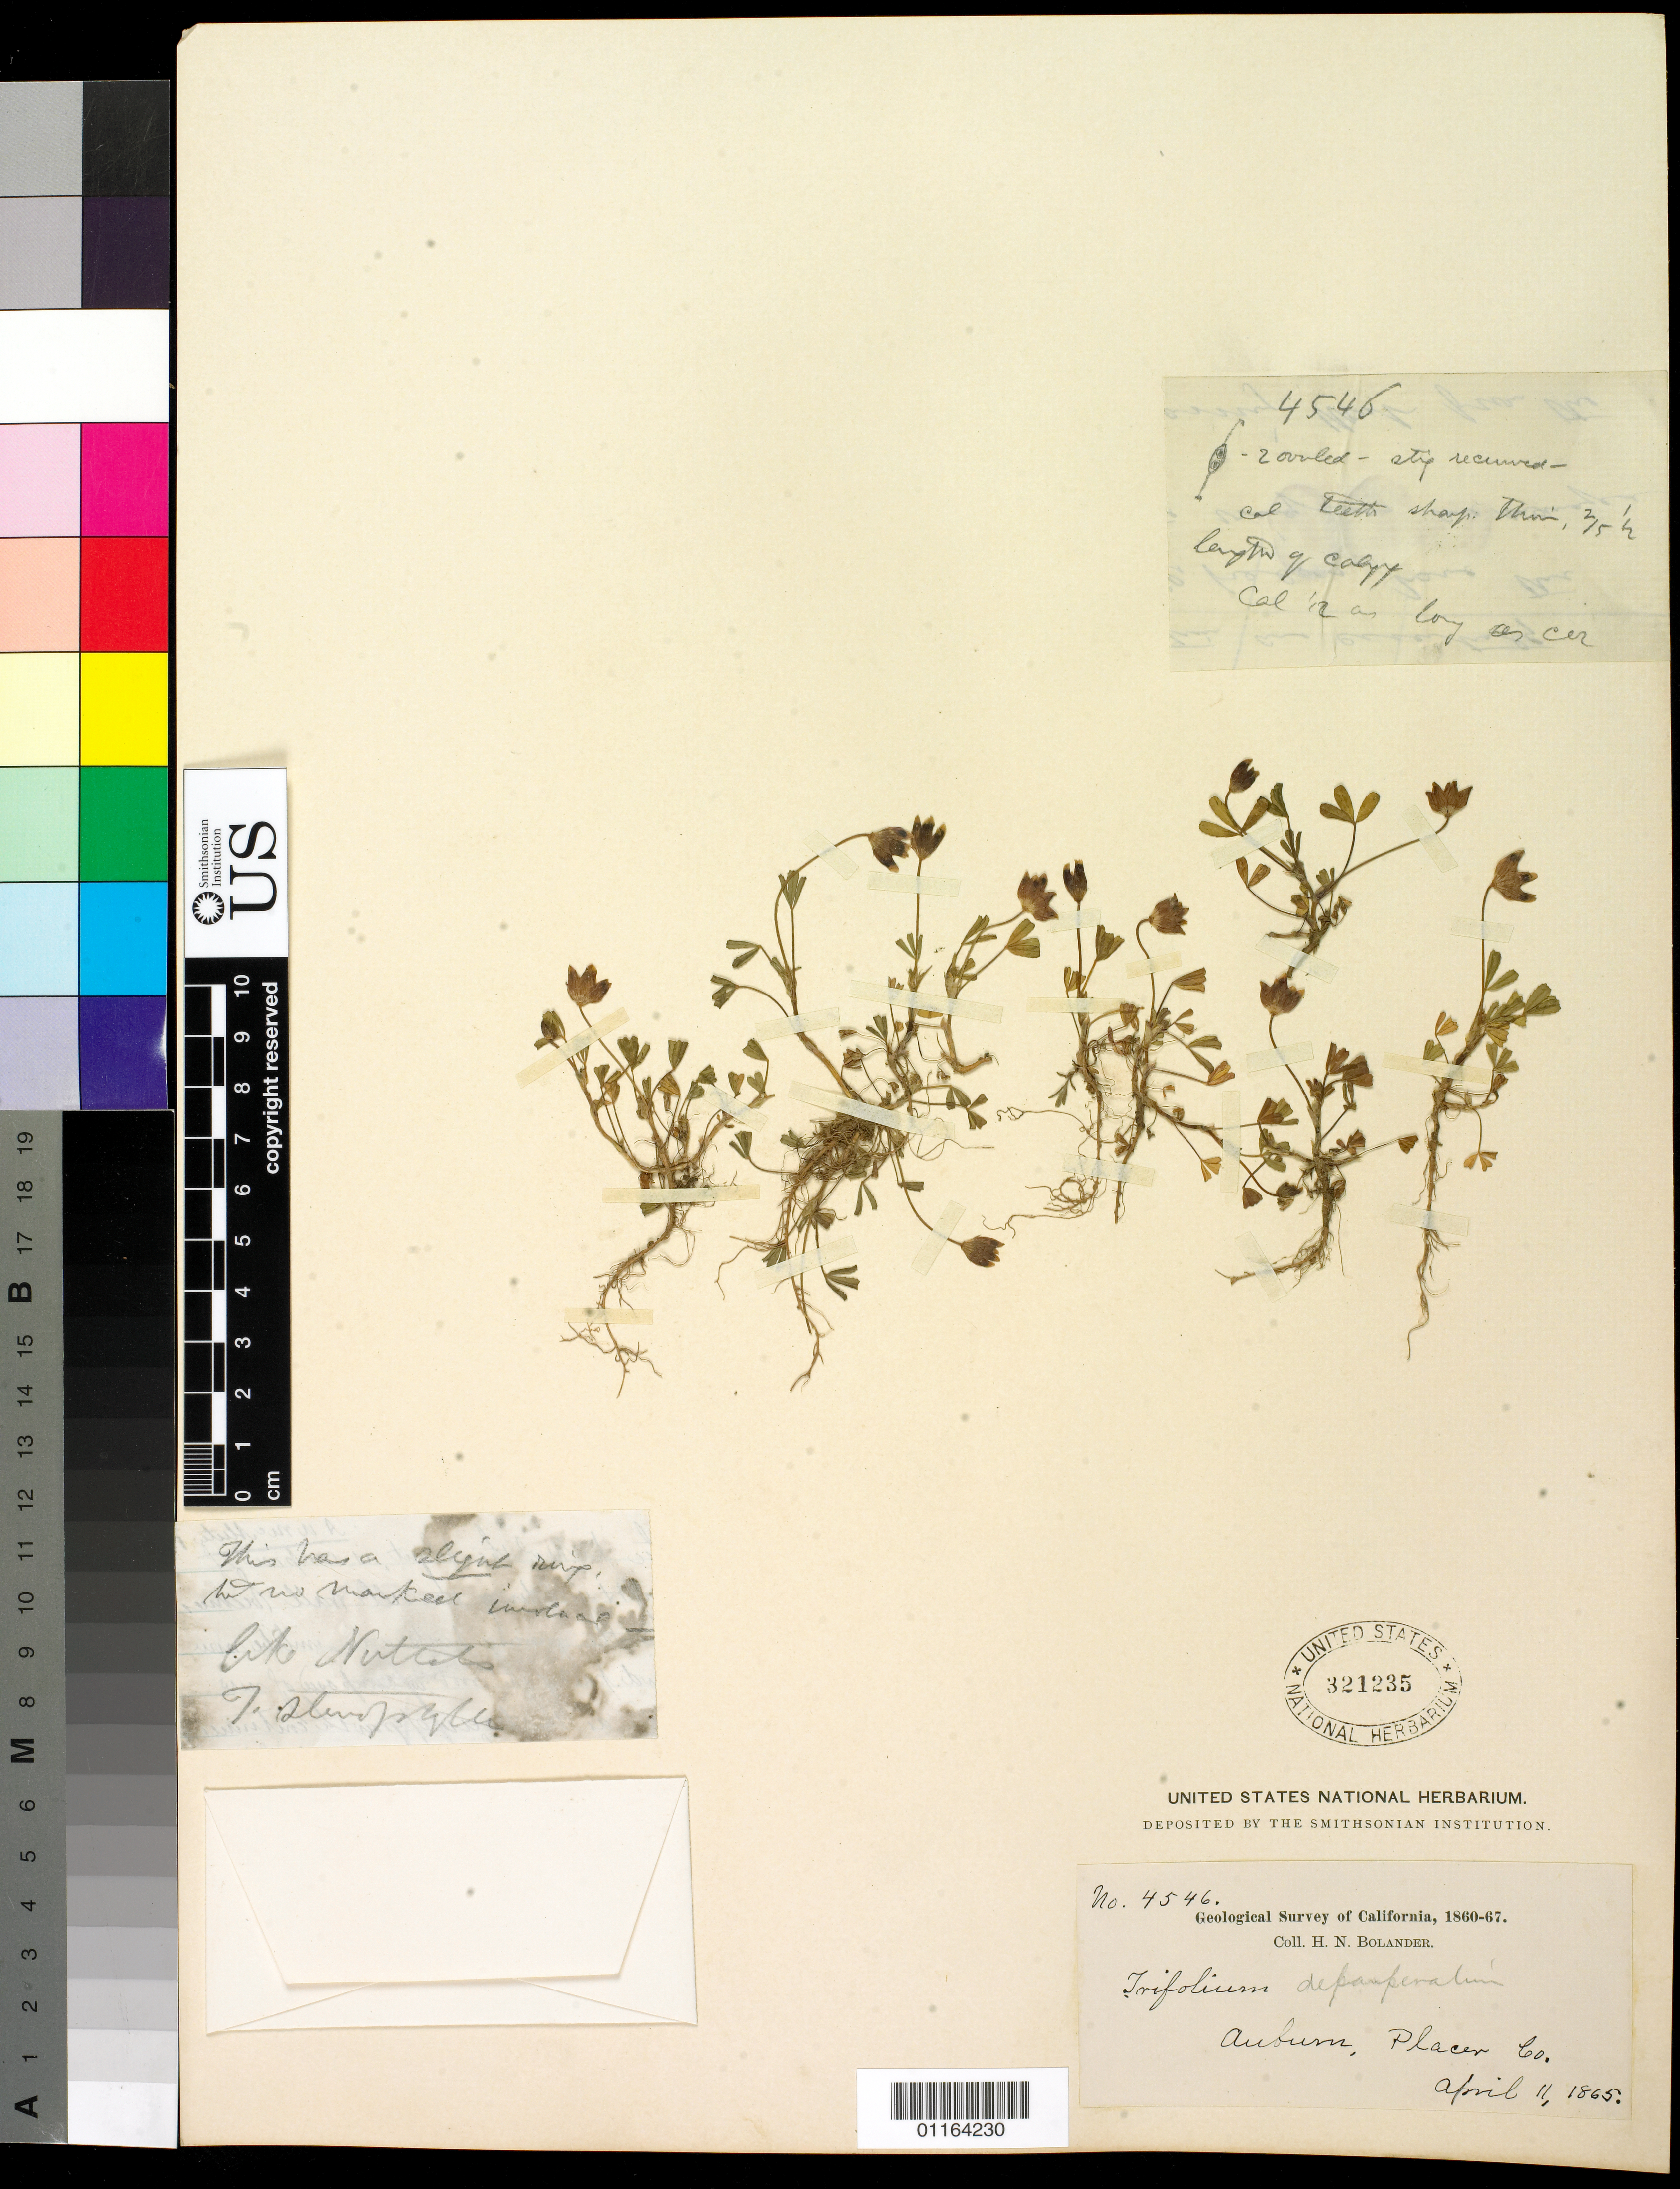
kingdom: Plantae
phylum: Tracheophyta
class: Magnoliopsida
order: Fabales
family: Fabaceae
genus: Trifolium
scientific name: Trifolium depauperatum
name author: Desv.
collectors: H. Bolander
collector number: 4546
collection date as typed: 11 Apr 1865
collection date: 1865-04-11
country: United States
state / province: California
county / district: Placer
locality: Auburn.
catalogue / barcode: US 321235